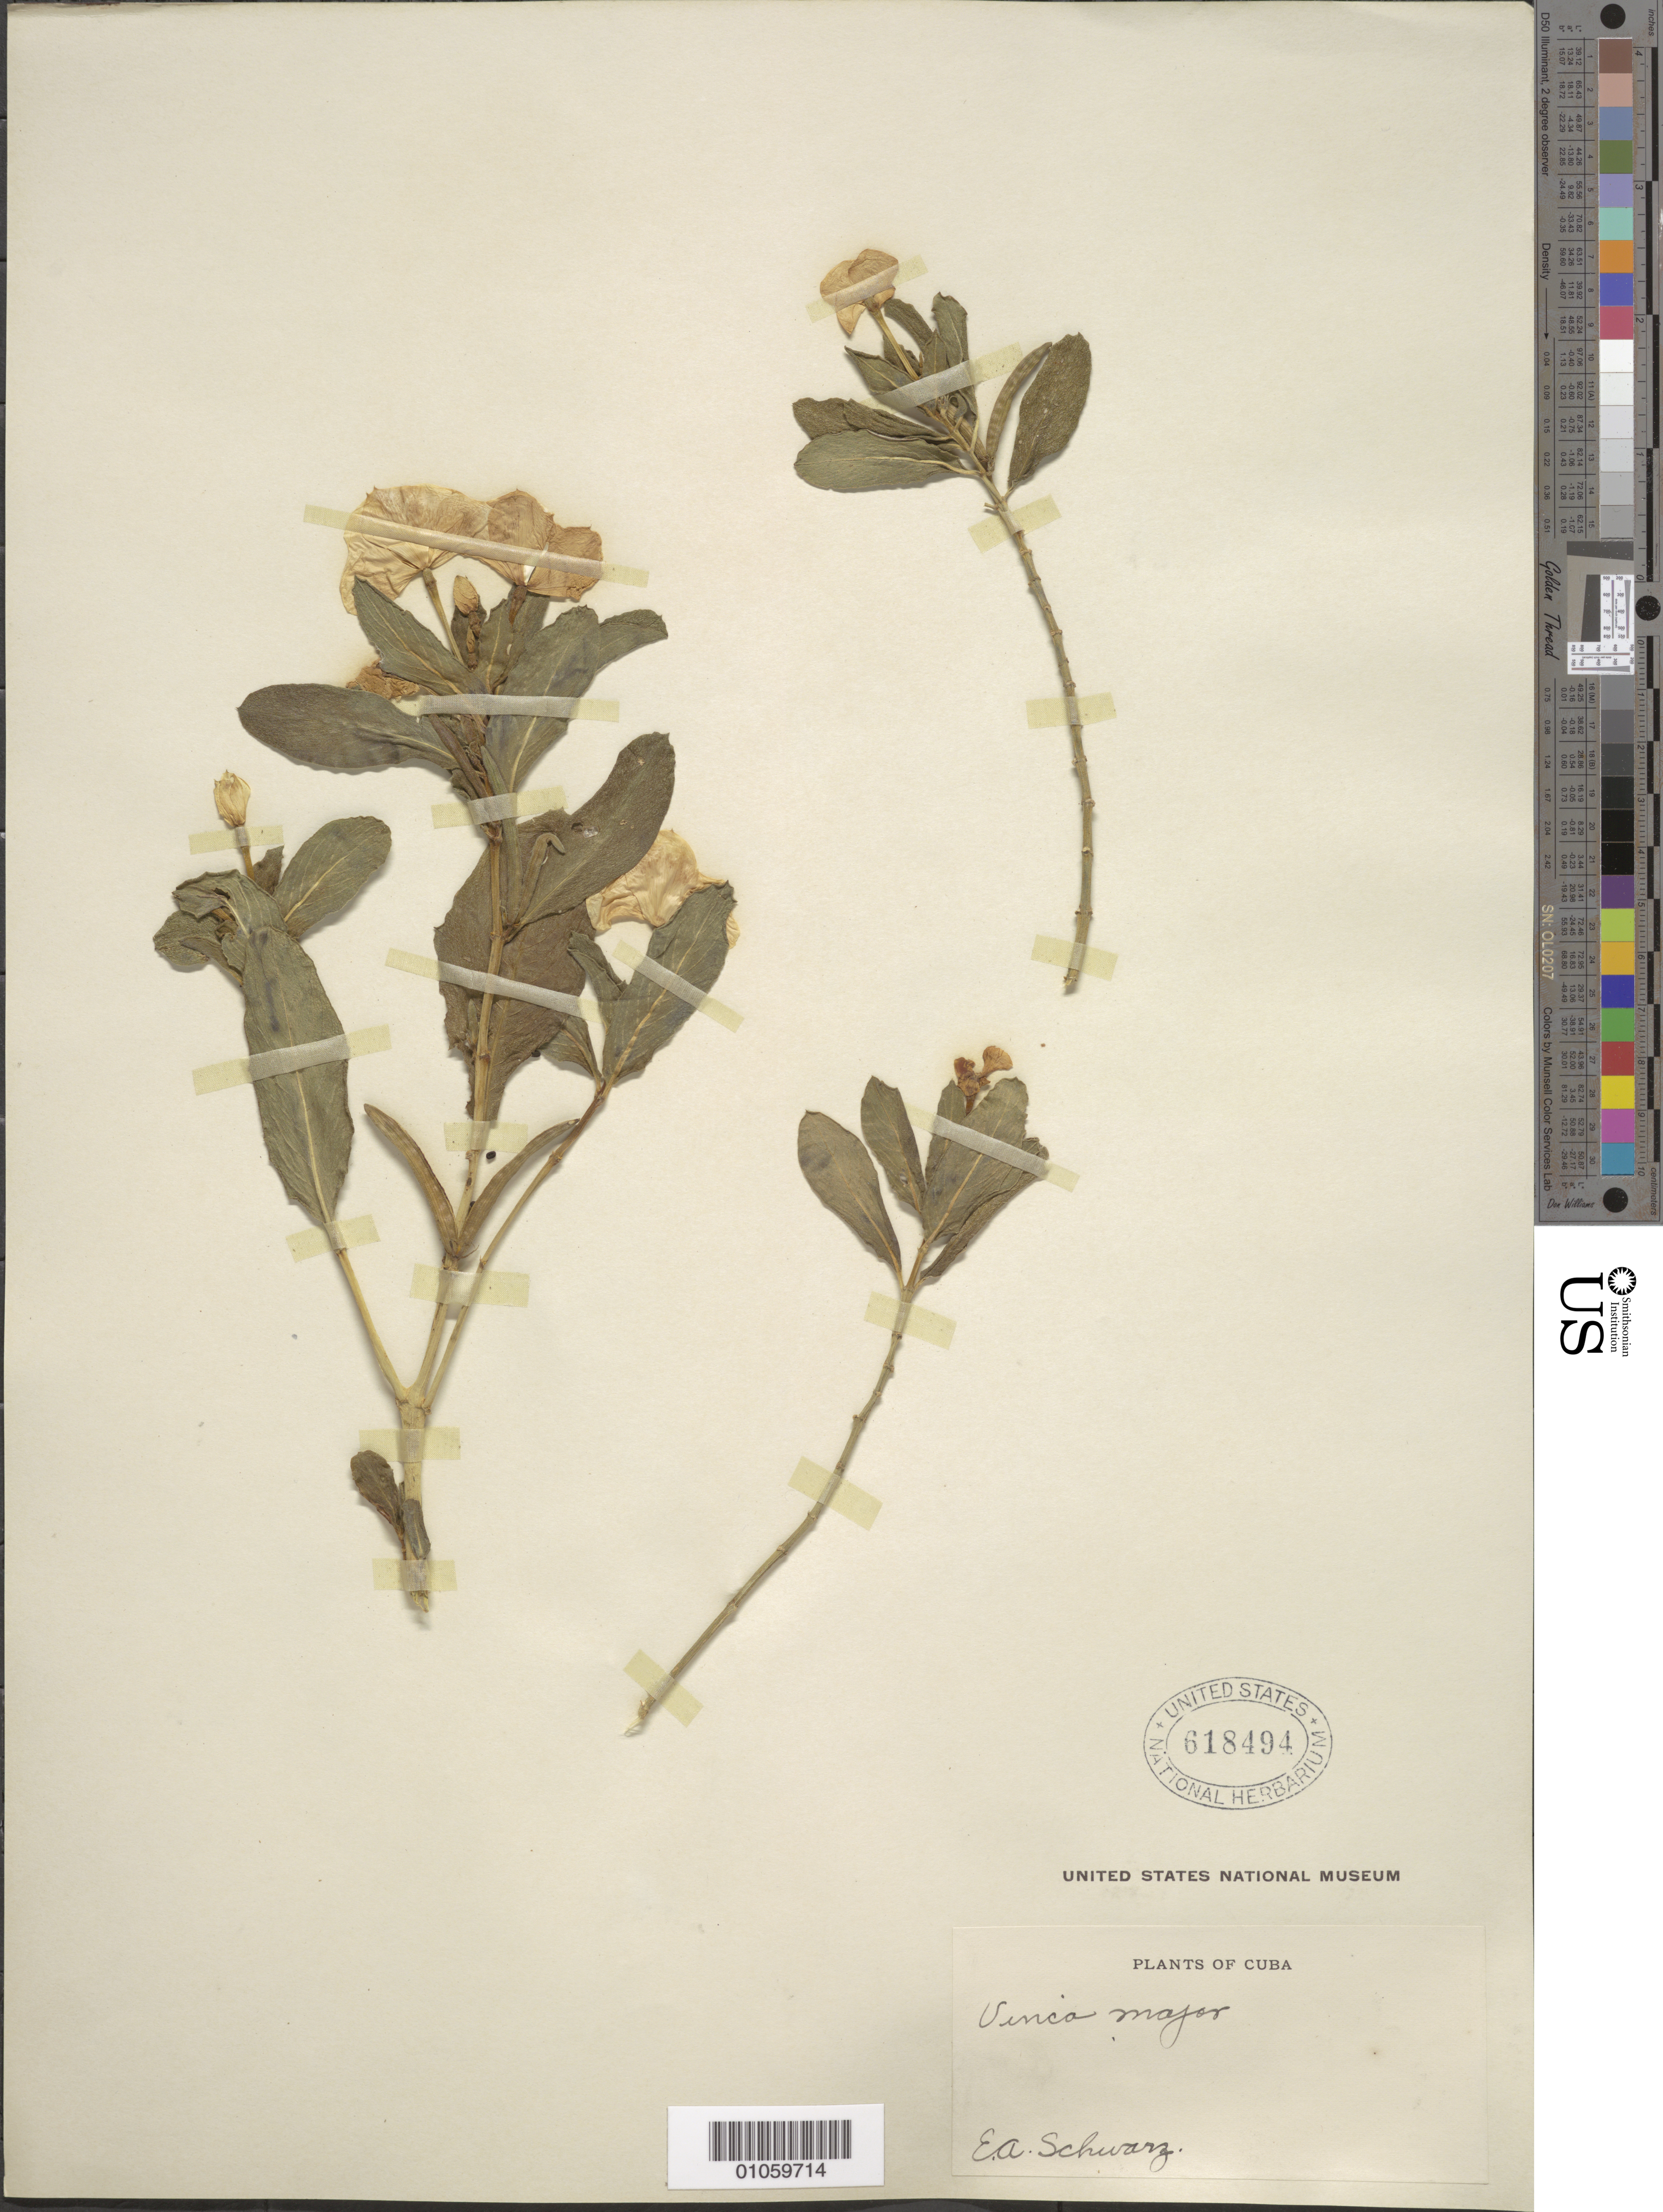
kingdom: Plantae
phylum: Tracheophyta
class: Magnoliopsida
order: Gentianales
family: Apocynaceae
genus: Lochnera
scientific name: Lochnera rosea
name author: (L.) Rchb. ex Endl.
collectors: E. Schwarz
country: Cuba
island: Cuba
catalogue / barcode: US 618494